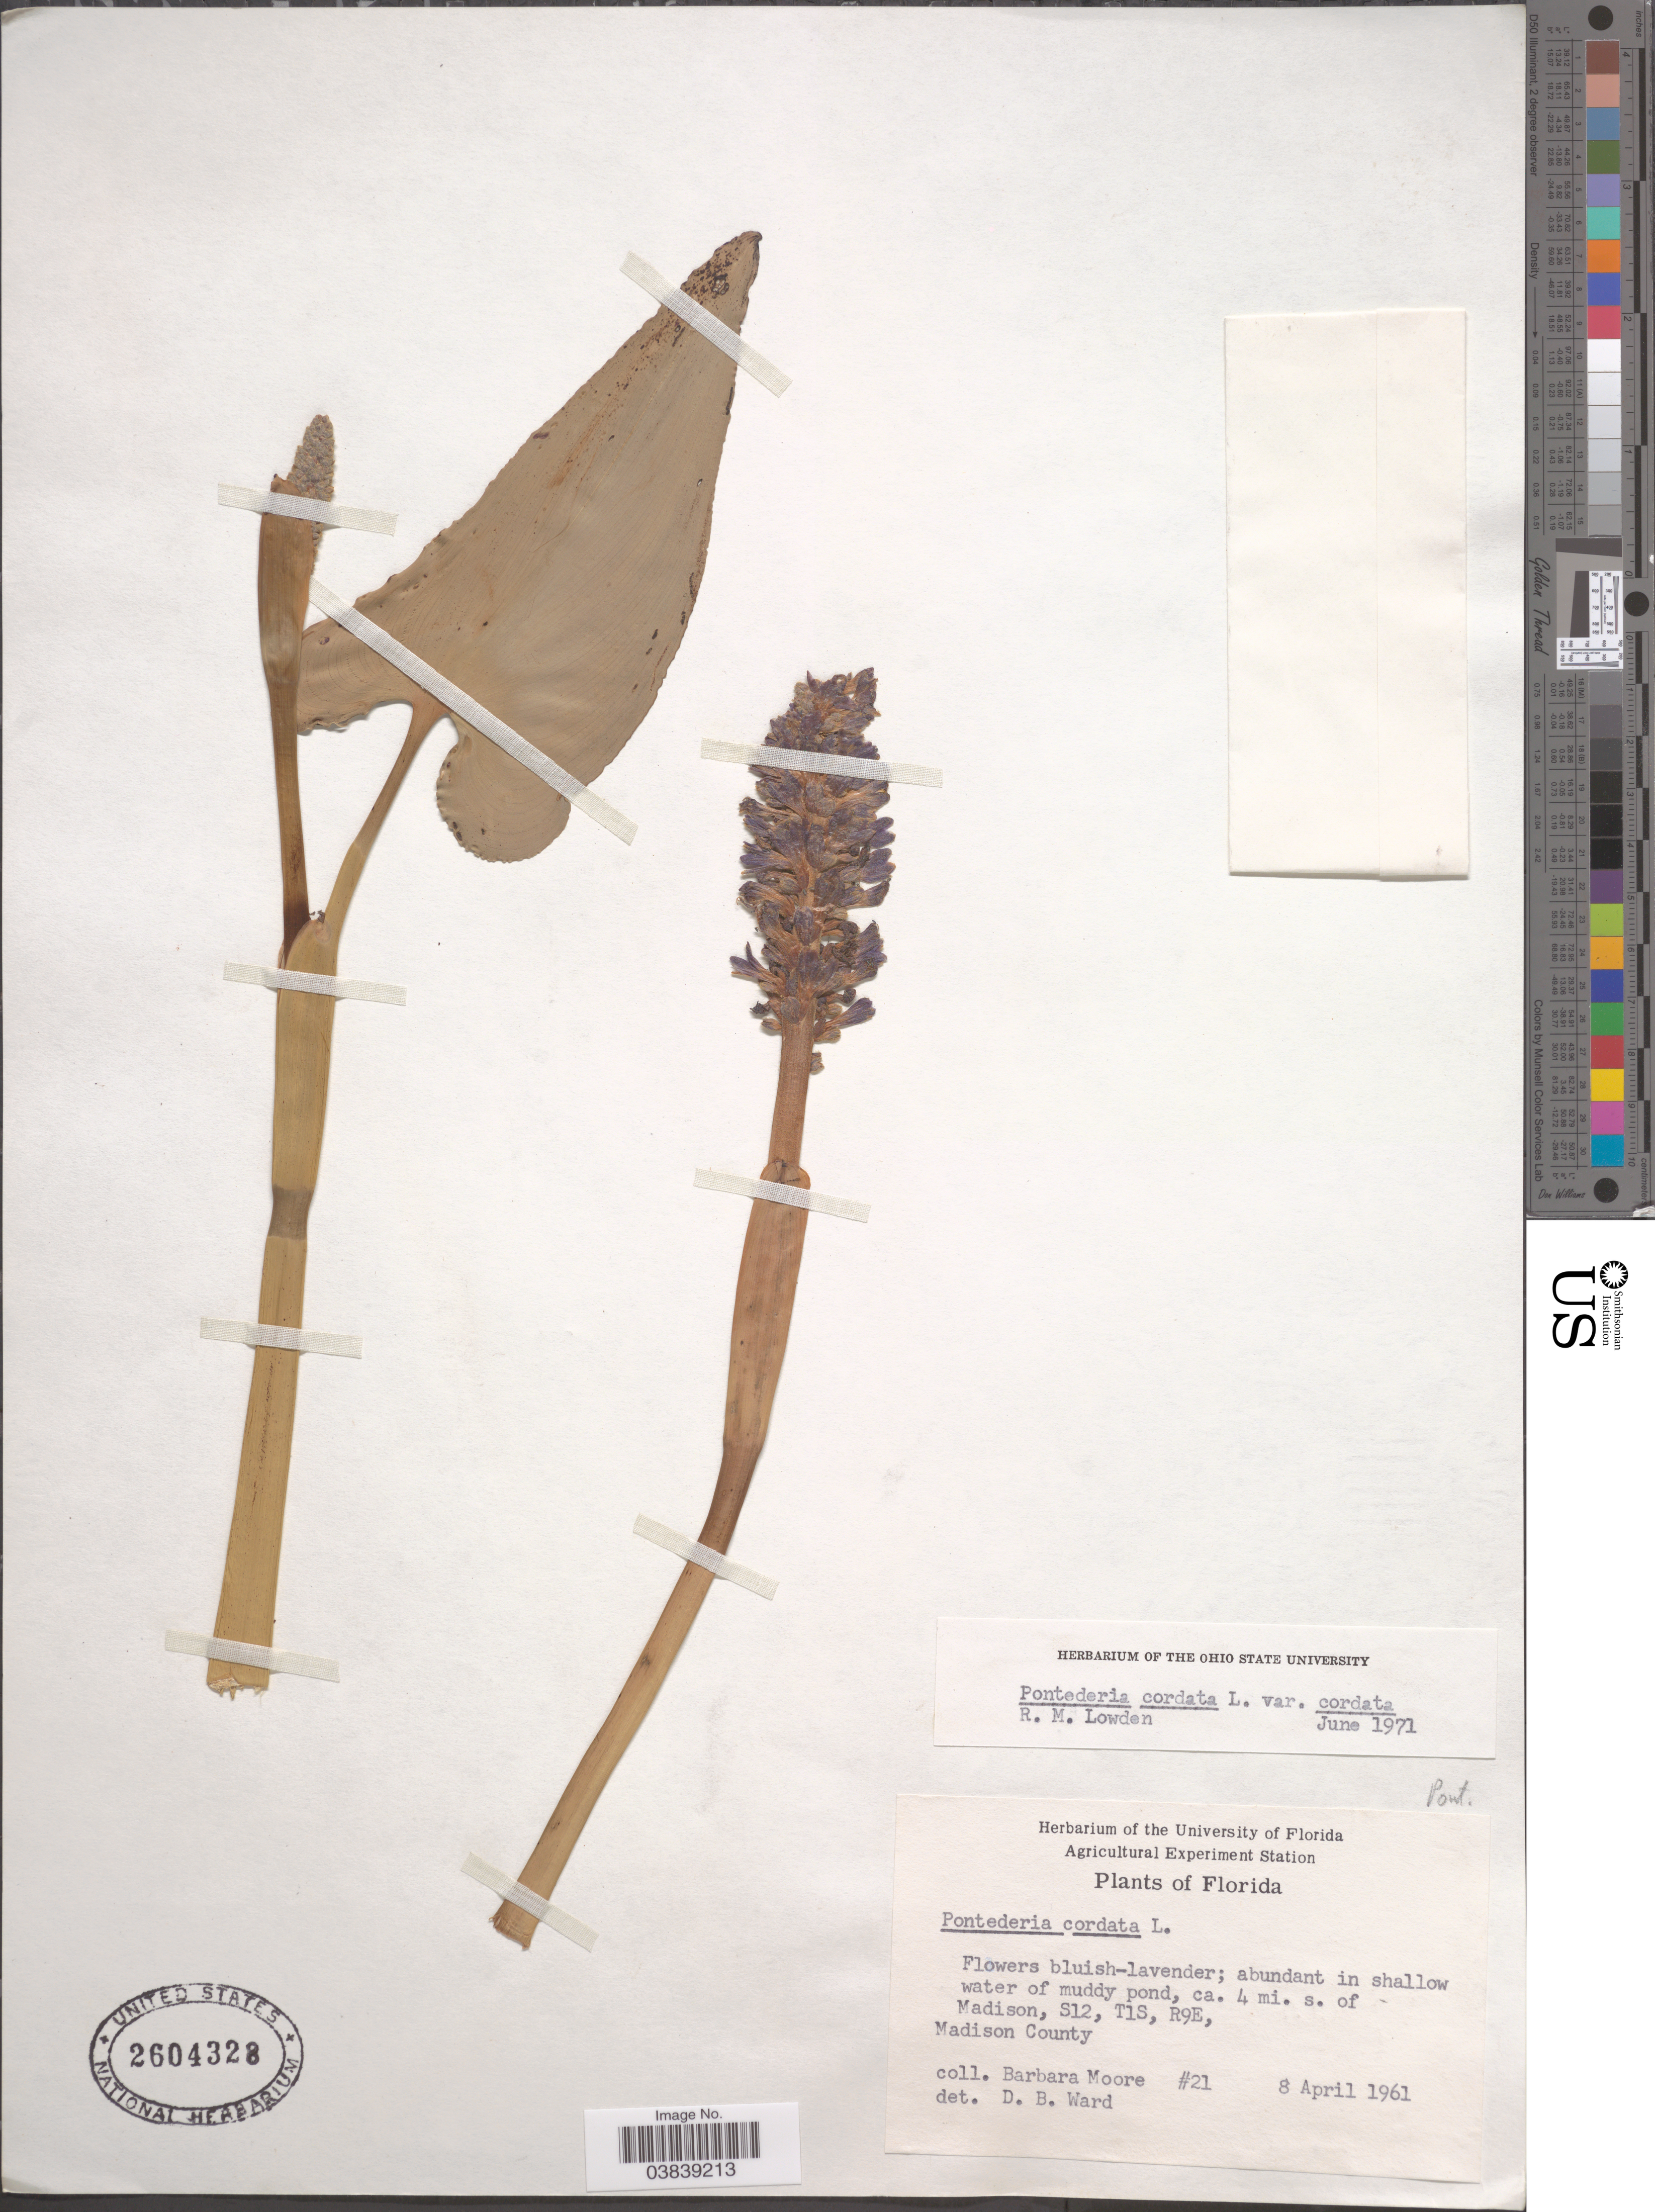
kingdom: Plantae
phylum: Tracheophyta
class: Liliopsida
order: Commelinales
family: Pontederiaceae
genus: Pontederia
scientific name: Pontederia cordata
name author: L.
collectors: B. J. Moore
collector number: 21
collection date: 1961-04-08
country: United States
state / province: Florida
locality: Ca. 4 mi. s. of Madison, S12, T1S, R9E, Madison County.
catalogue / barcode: US 2604328